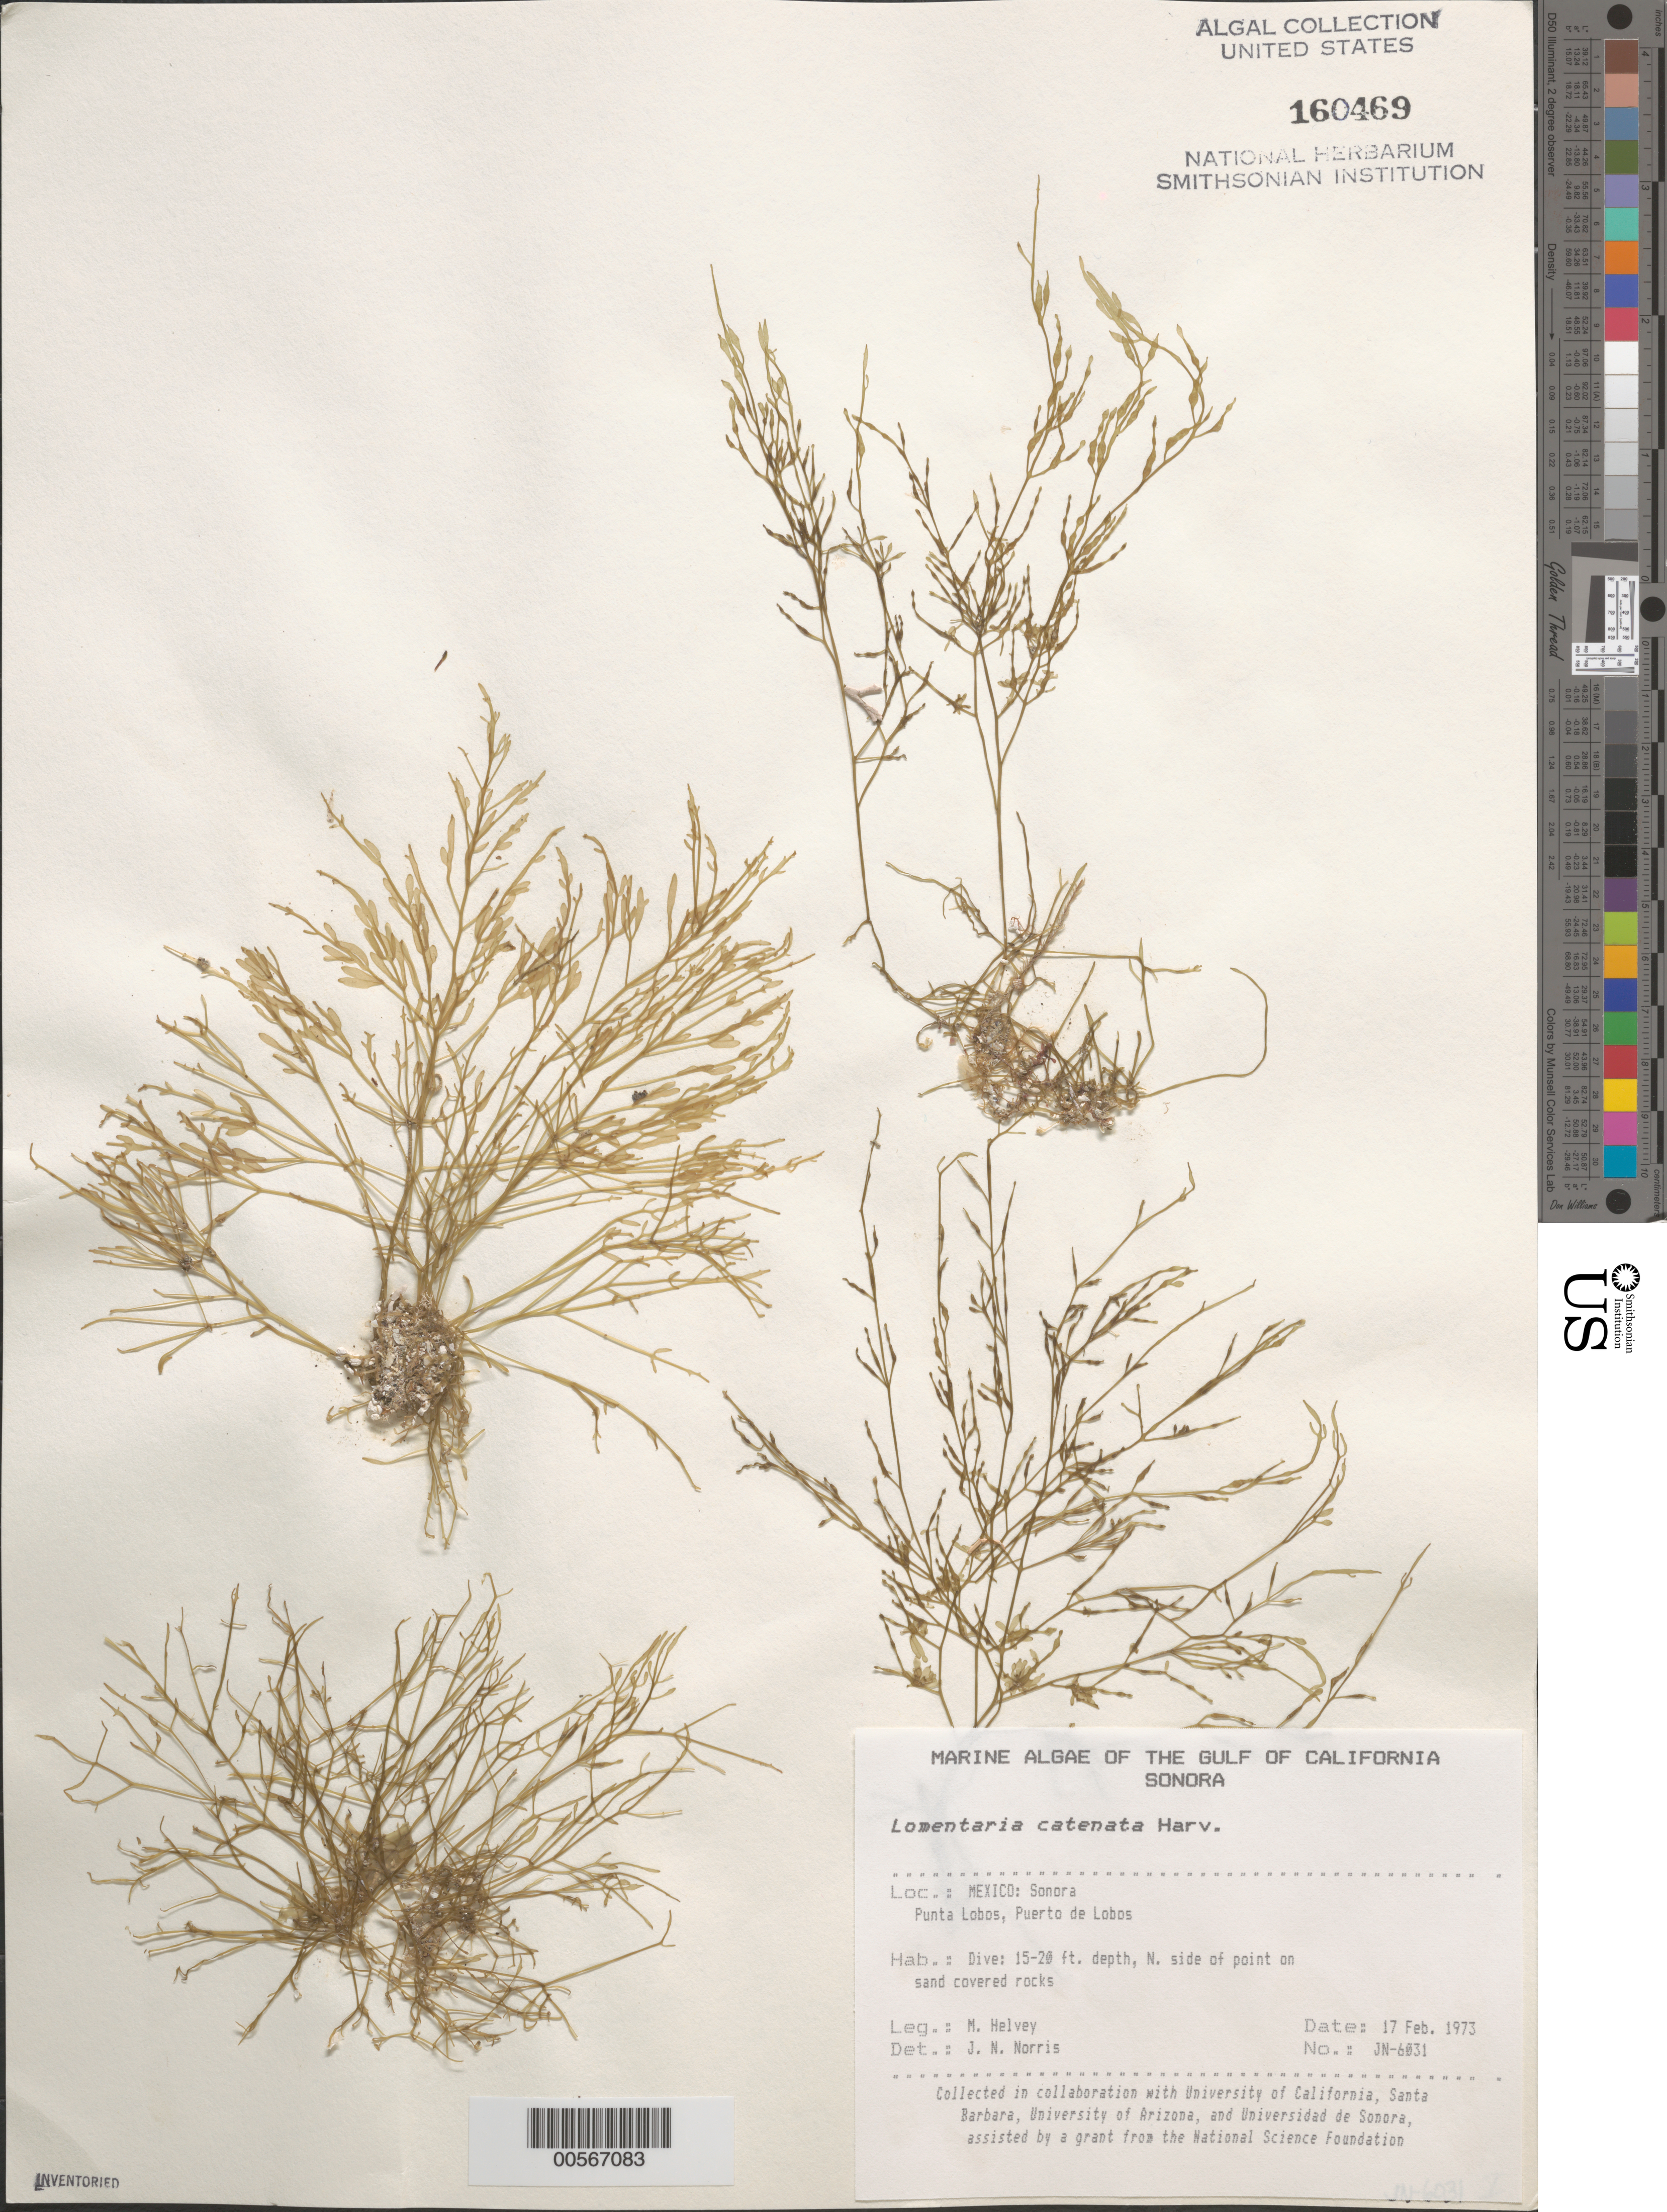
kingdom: Plantae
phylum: Rhodophyta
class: Florideophyceae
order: Rhodymeniales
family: Lomentariaceae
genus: Fushitsunagia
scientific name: Fushitsunagia catenata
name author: (Harv.) Filloramo & G.W. Saunders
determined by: Algae name updating Project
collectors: M. Helvey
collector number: JN-6031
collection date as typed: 17 Feb 1973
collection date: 1973-02-17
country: Mexico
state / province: Sonora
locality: Punta lobos, puerto de lobos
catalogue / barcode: US 160469